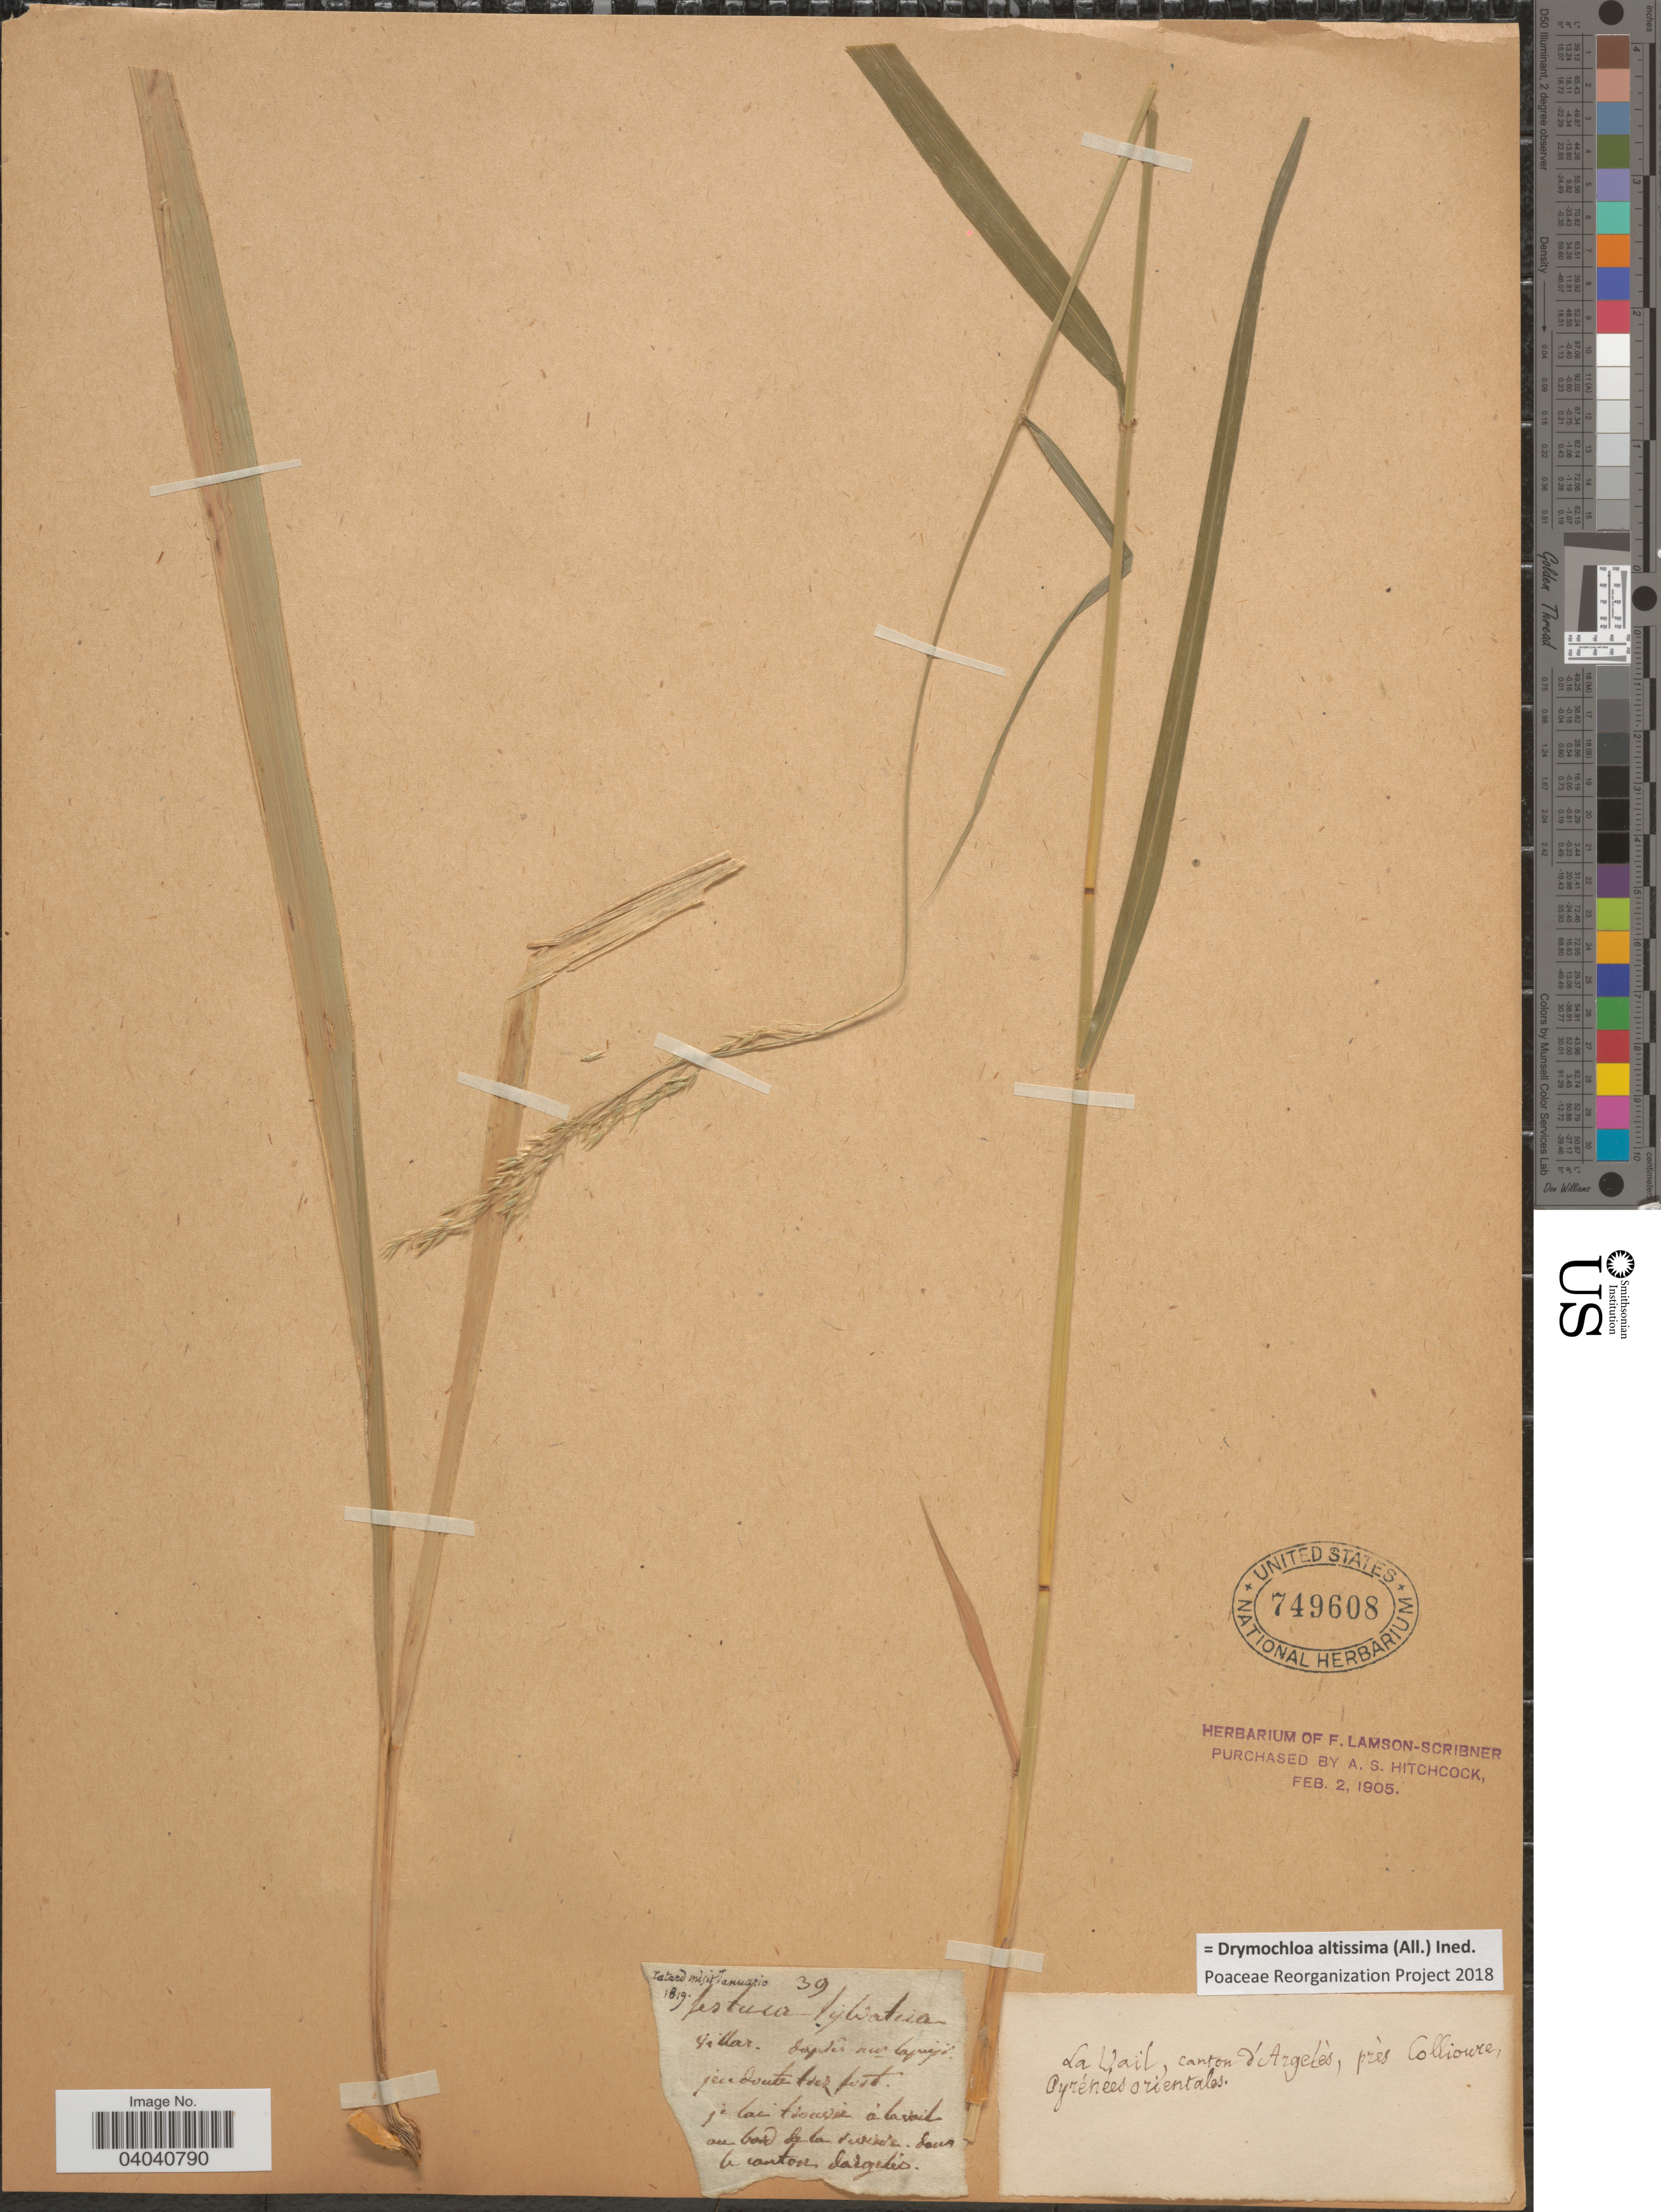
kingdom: Plantae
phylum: Tracheophyta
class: Liliopsida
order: Poales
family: Poaceae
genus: Drymochloa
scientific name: Drymochloa altissima (All.) ined.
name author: (All.)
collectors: ex herb. F. Lamson Scribner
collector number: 39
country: France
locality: La Vaïl, canton d'Argelás, près Collioure, Pyrénées orientalis.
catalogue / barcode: US 749608